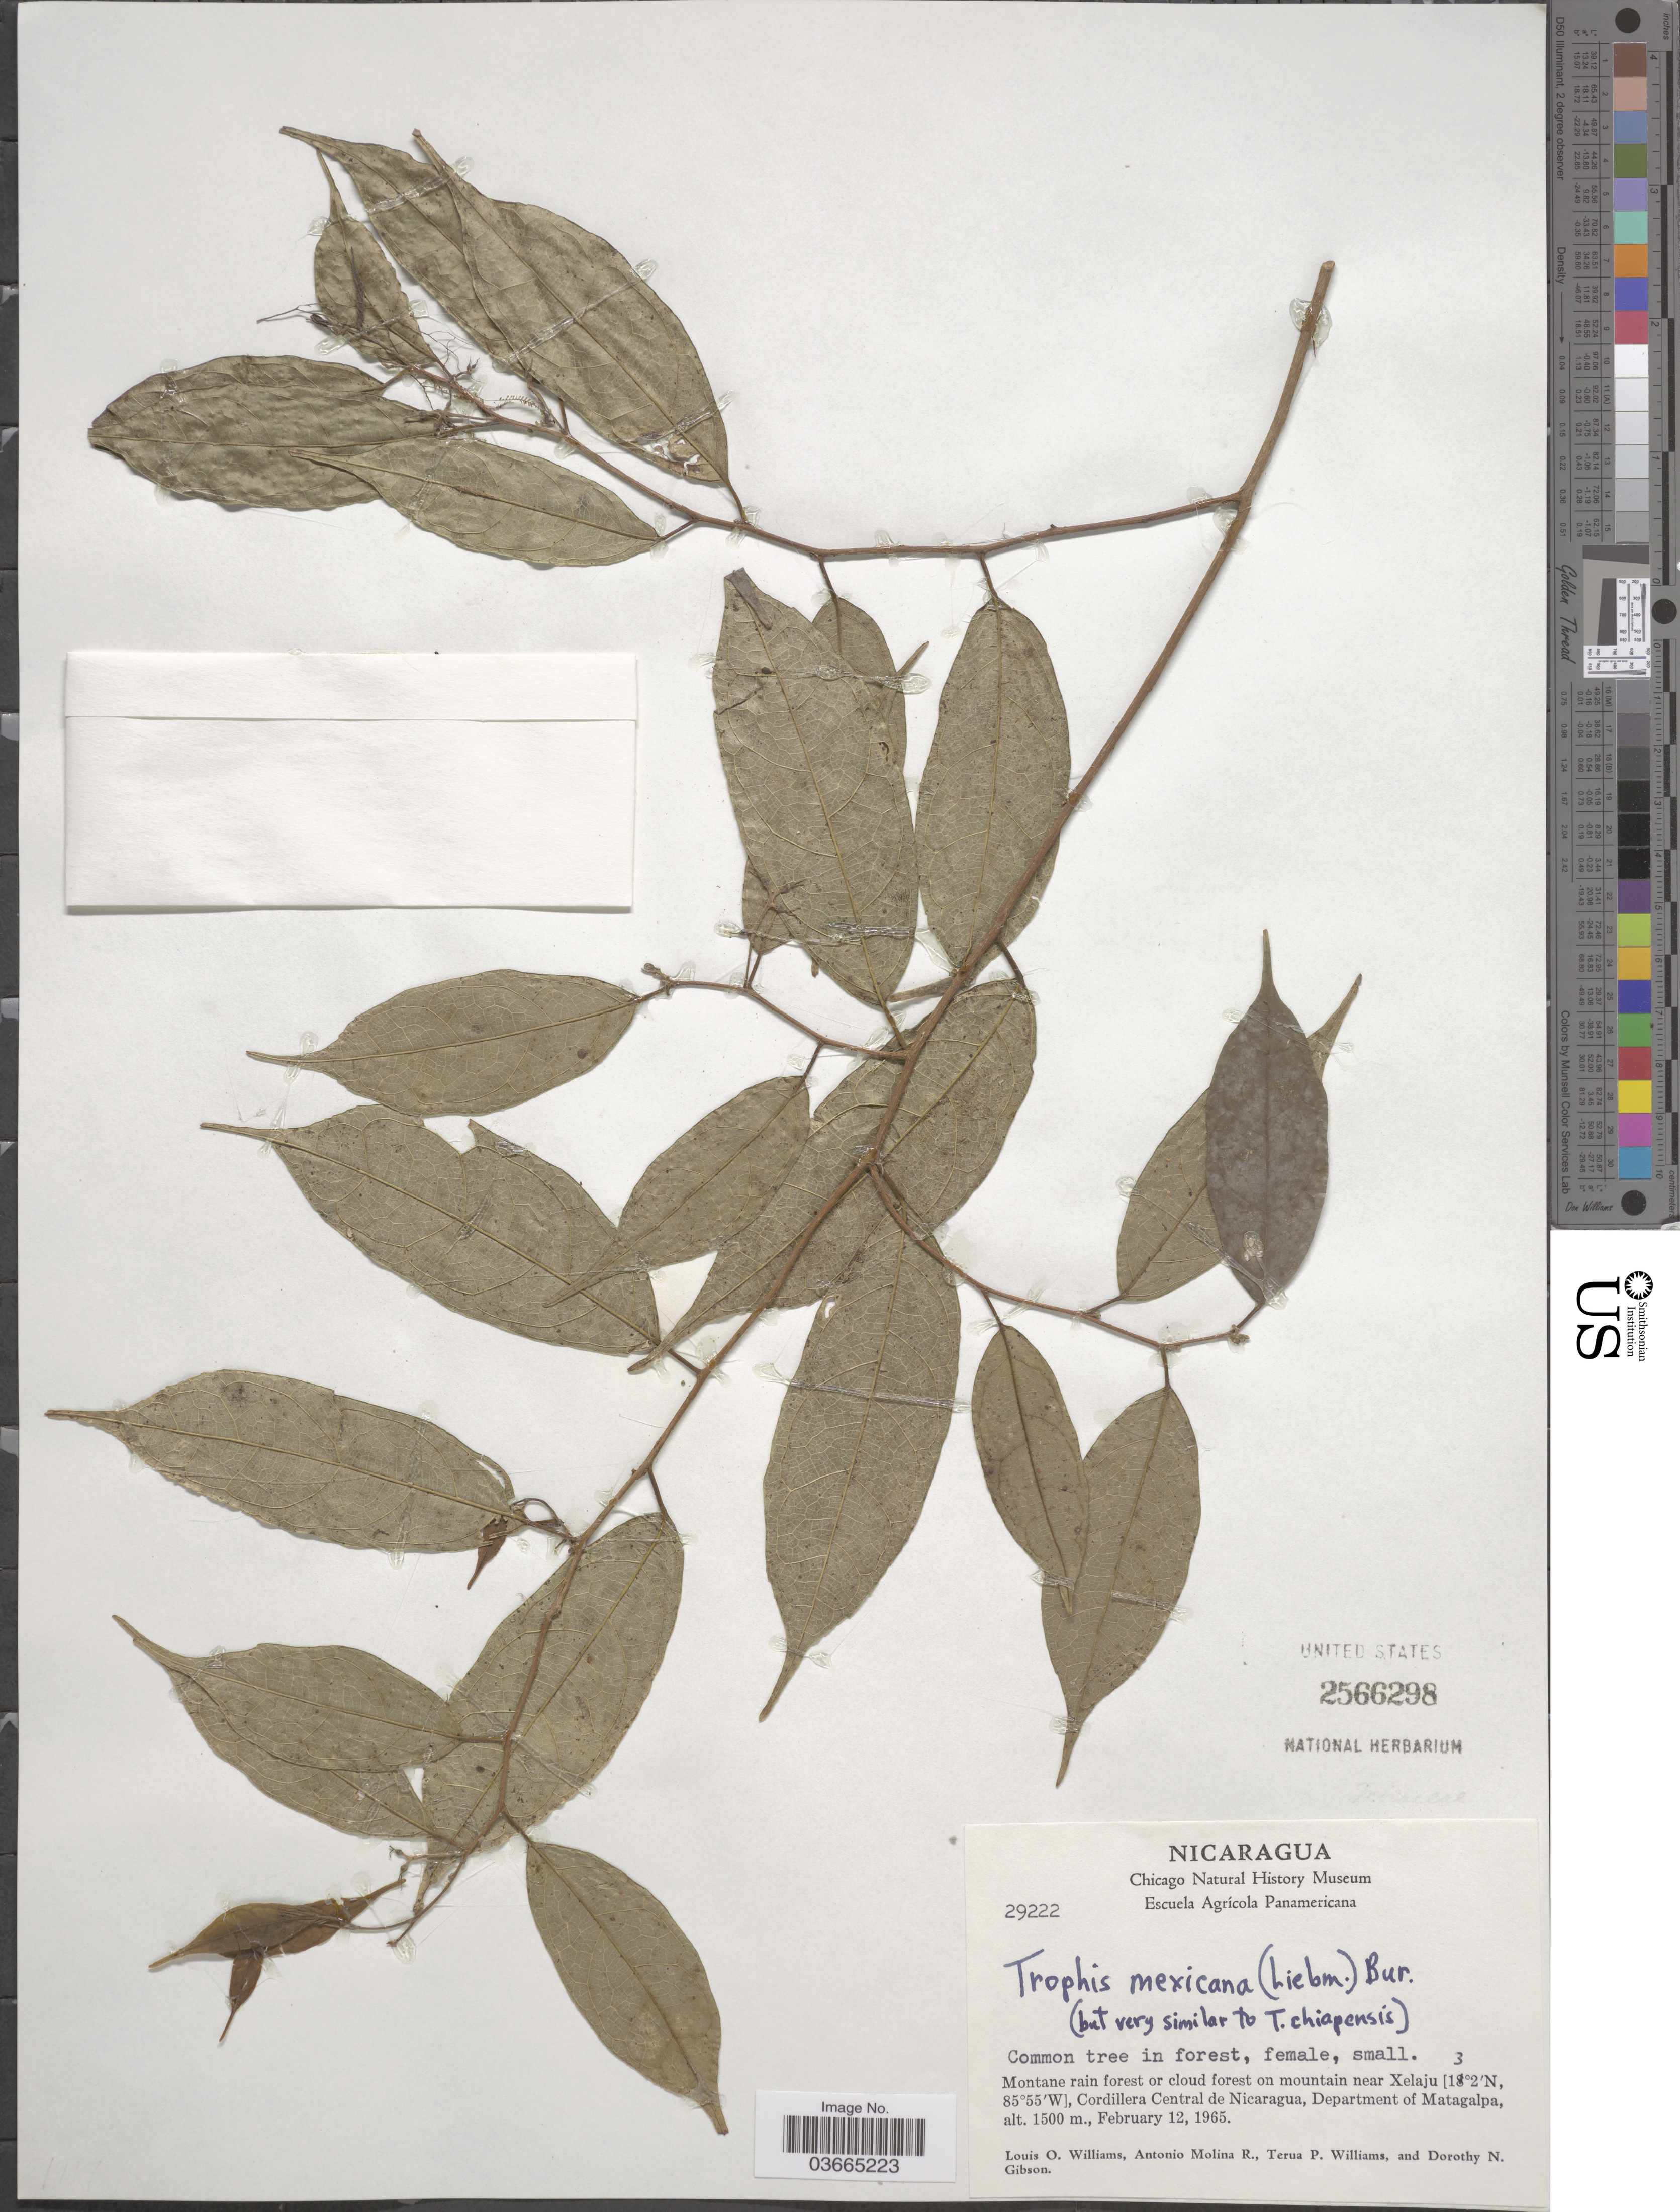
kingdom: Plantae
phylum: Tracheophyta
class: Magnoliopsida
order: Rosales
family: Moraceae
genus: Trophis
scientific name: Trophis mexicana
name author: (Liebm.) Bureau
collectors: L. O. Williams, A. Molina R., T. Williams & D. N. Gibson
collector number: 29222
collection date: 1965-02-12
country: Nicaragua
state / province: Matagalpa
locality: On mountain near Xelaju, Cordillera Central de Nicaragua, Department of Matagalpa.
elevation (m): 1500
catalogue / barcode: US 2566298